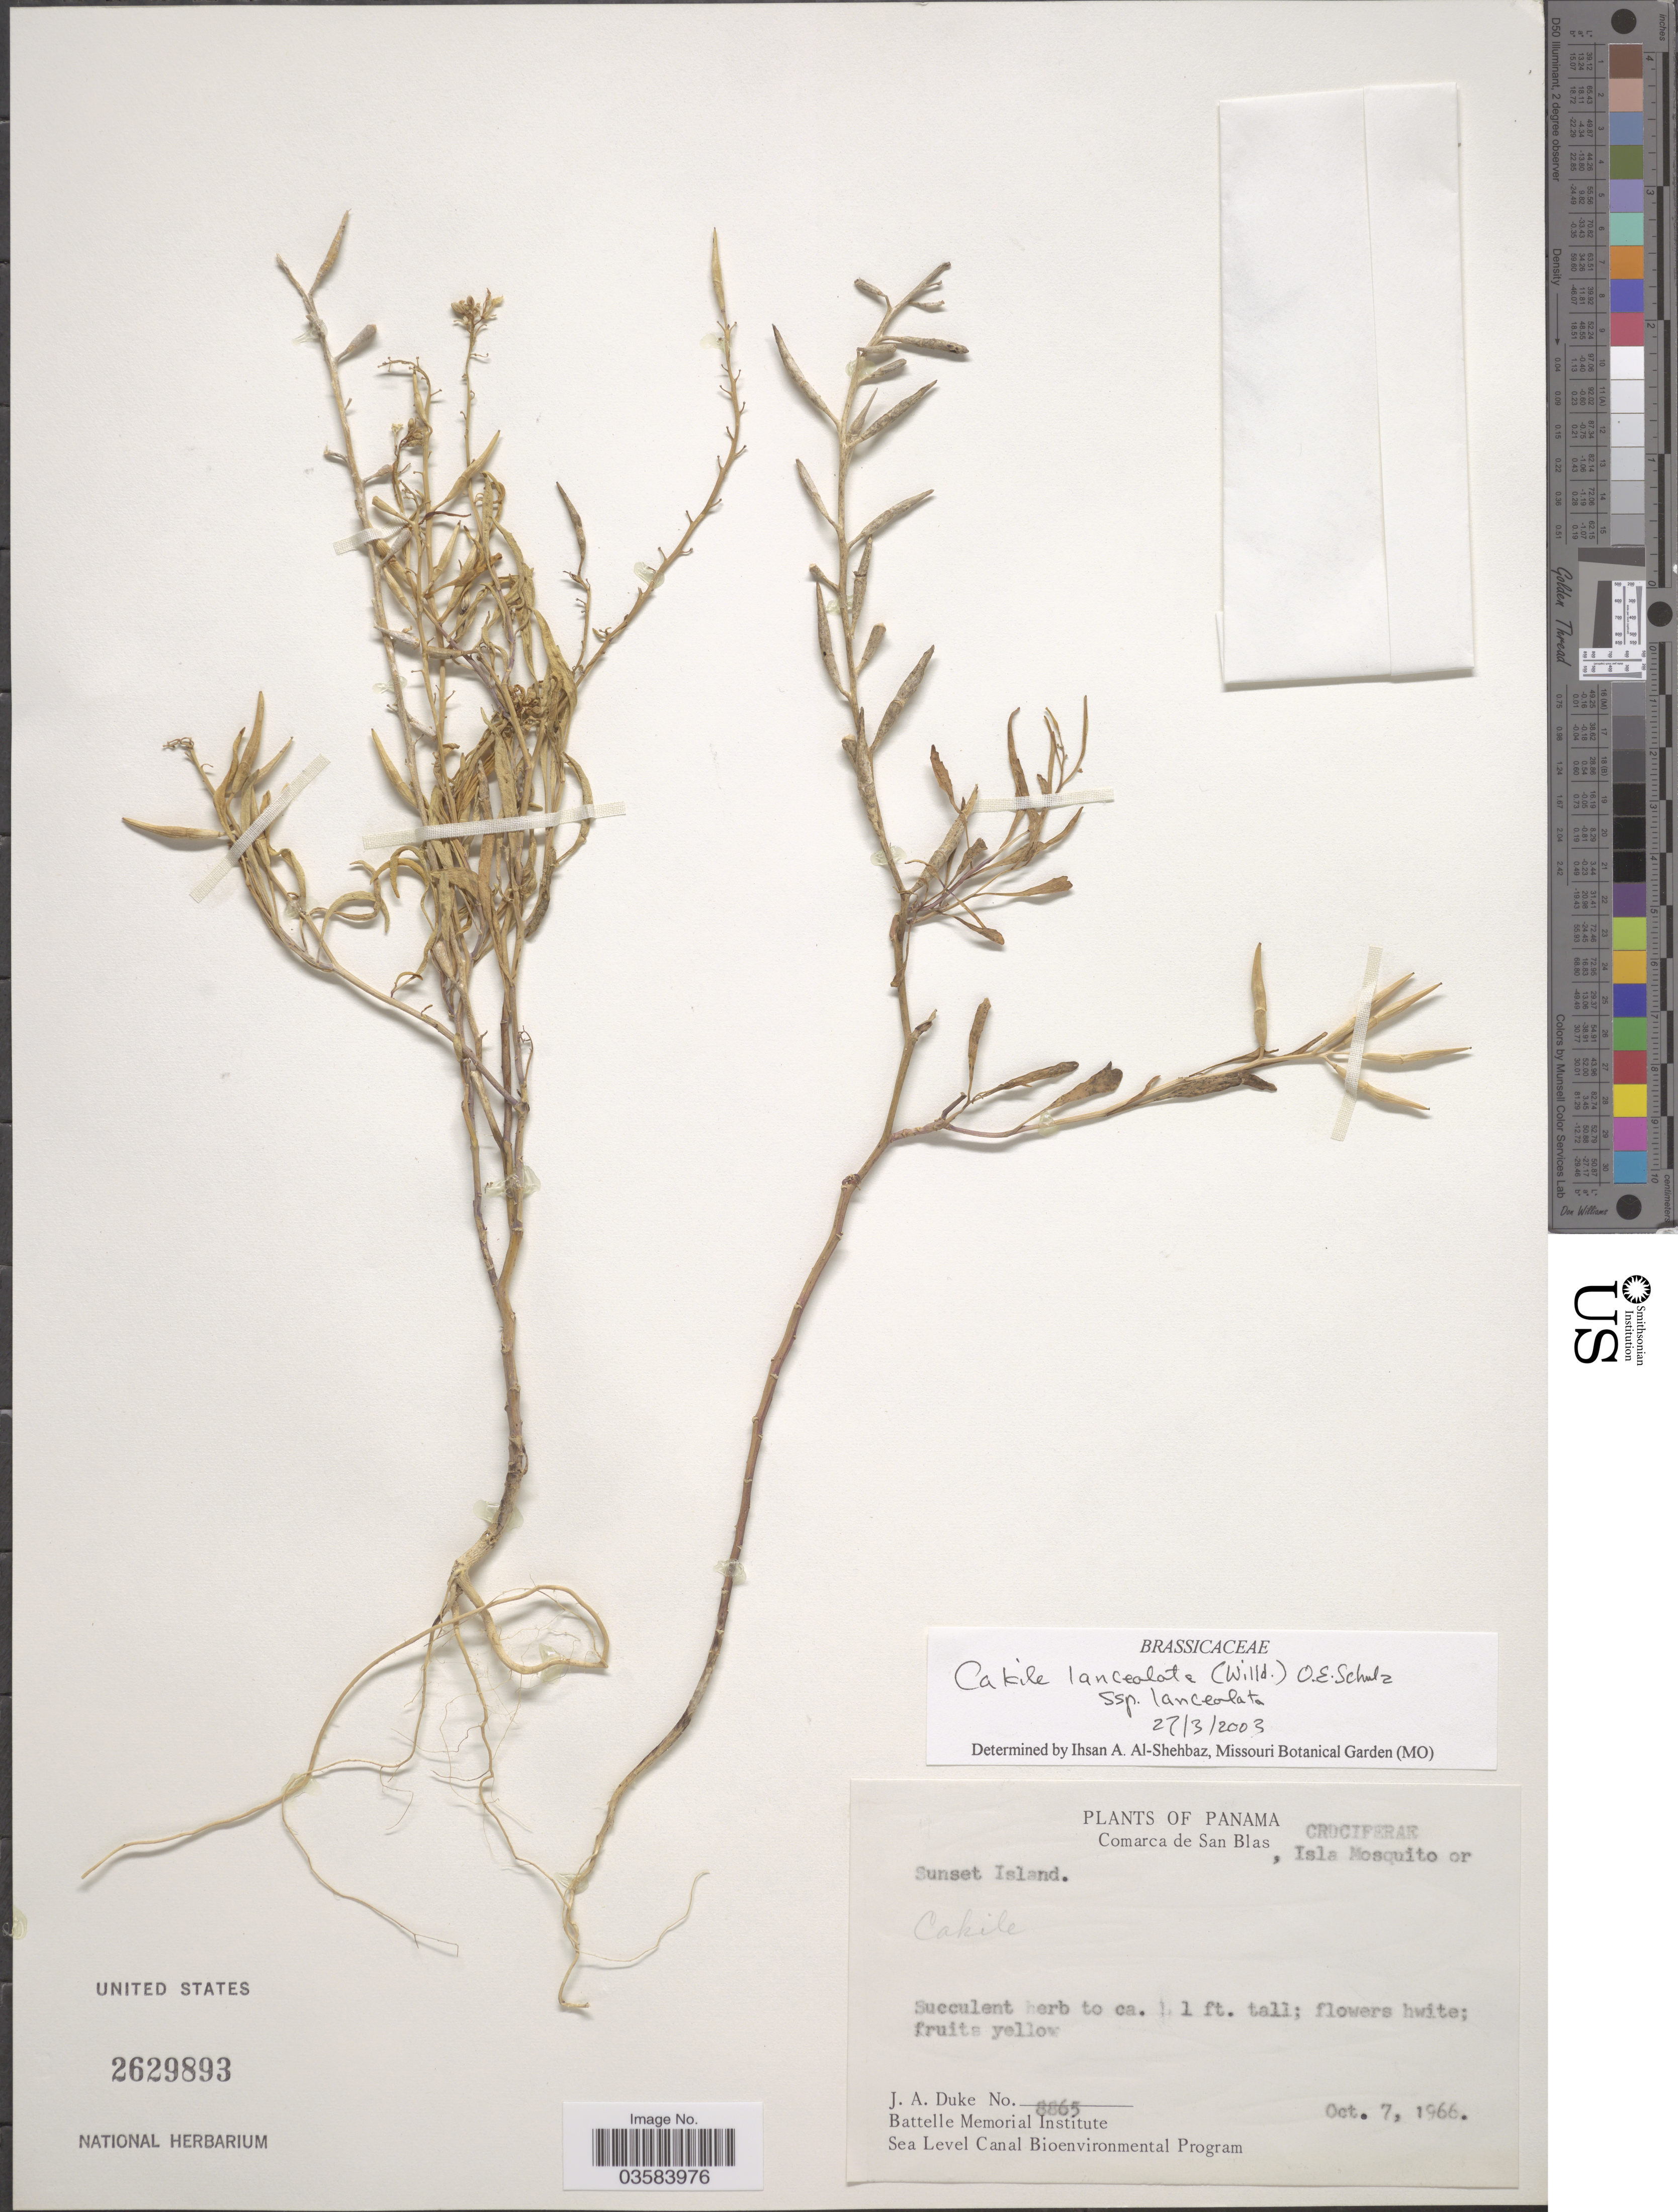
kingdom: Plantae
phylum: Tracheophyta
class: Magnoliopsida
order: Brassicales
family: Brassicaceae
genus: Cakile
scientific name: Cakile lanceolata subsp. lanceolata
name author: (Willd.) O.E. Schulz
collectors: J. A. Duke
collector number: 8865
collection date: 1966-10-07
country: Panama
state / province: Kuna Yala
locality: Comarca de San Blas, Isla Mosquito or Sunset Island.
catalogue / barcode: US 2629893